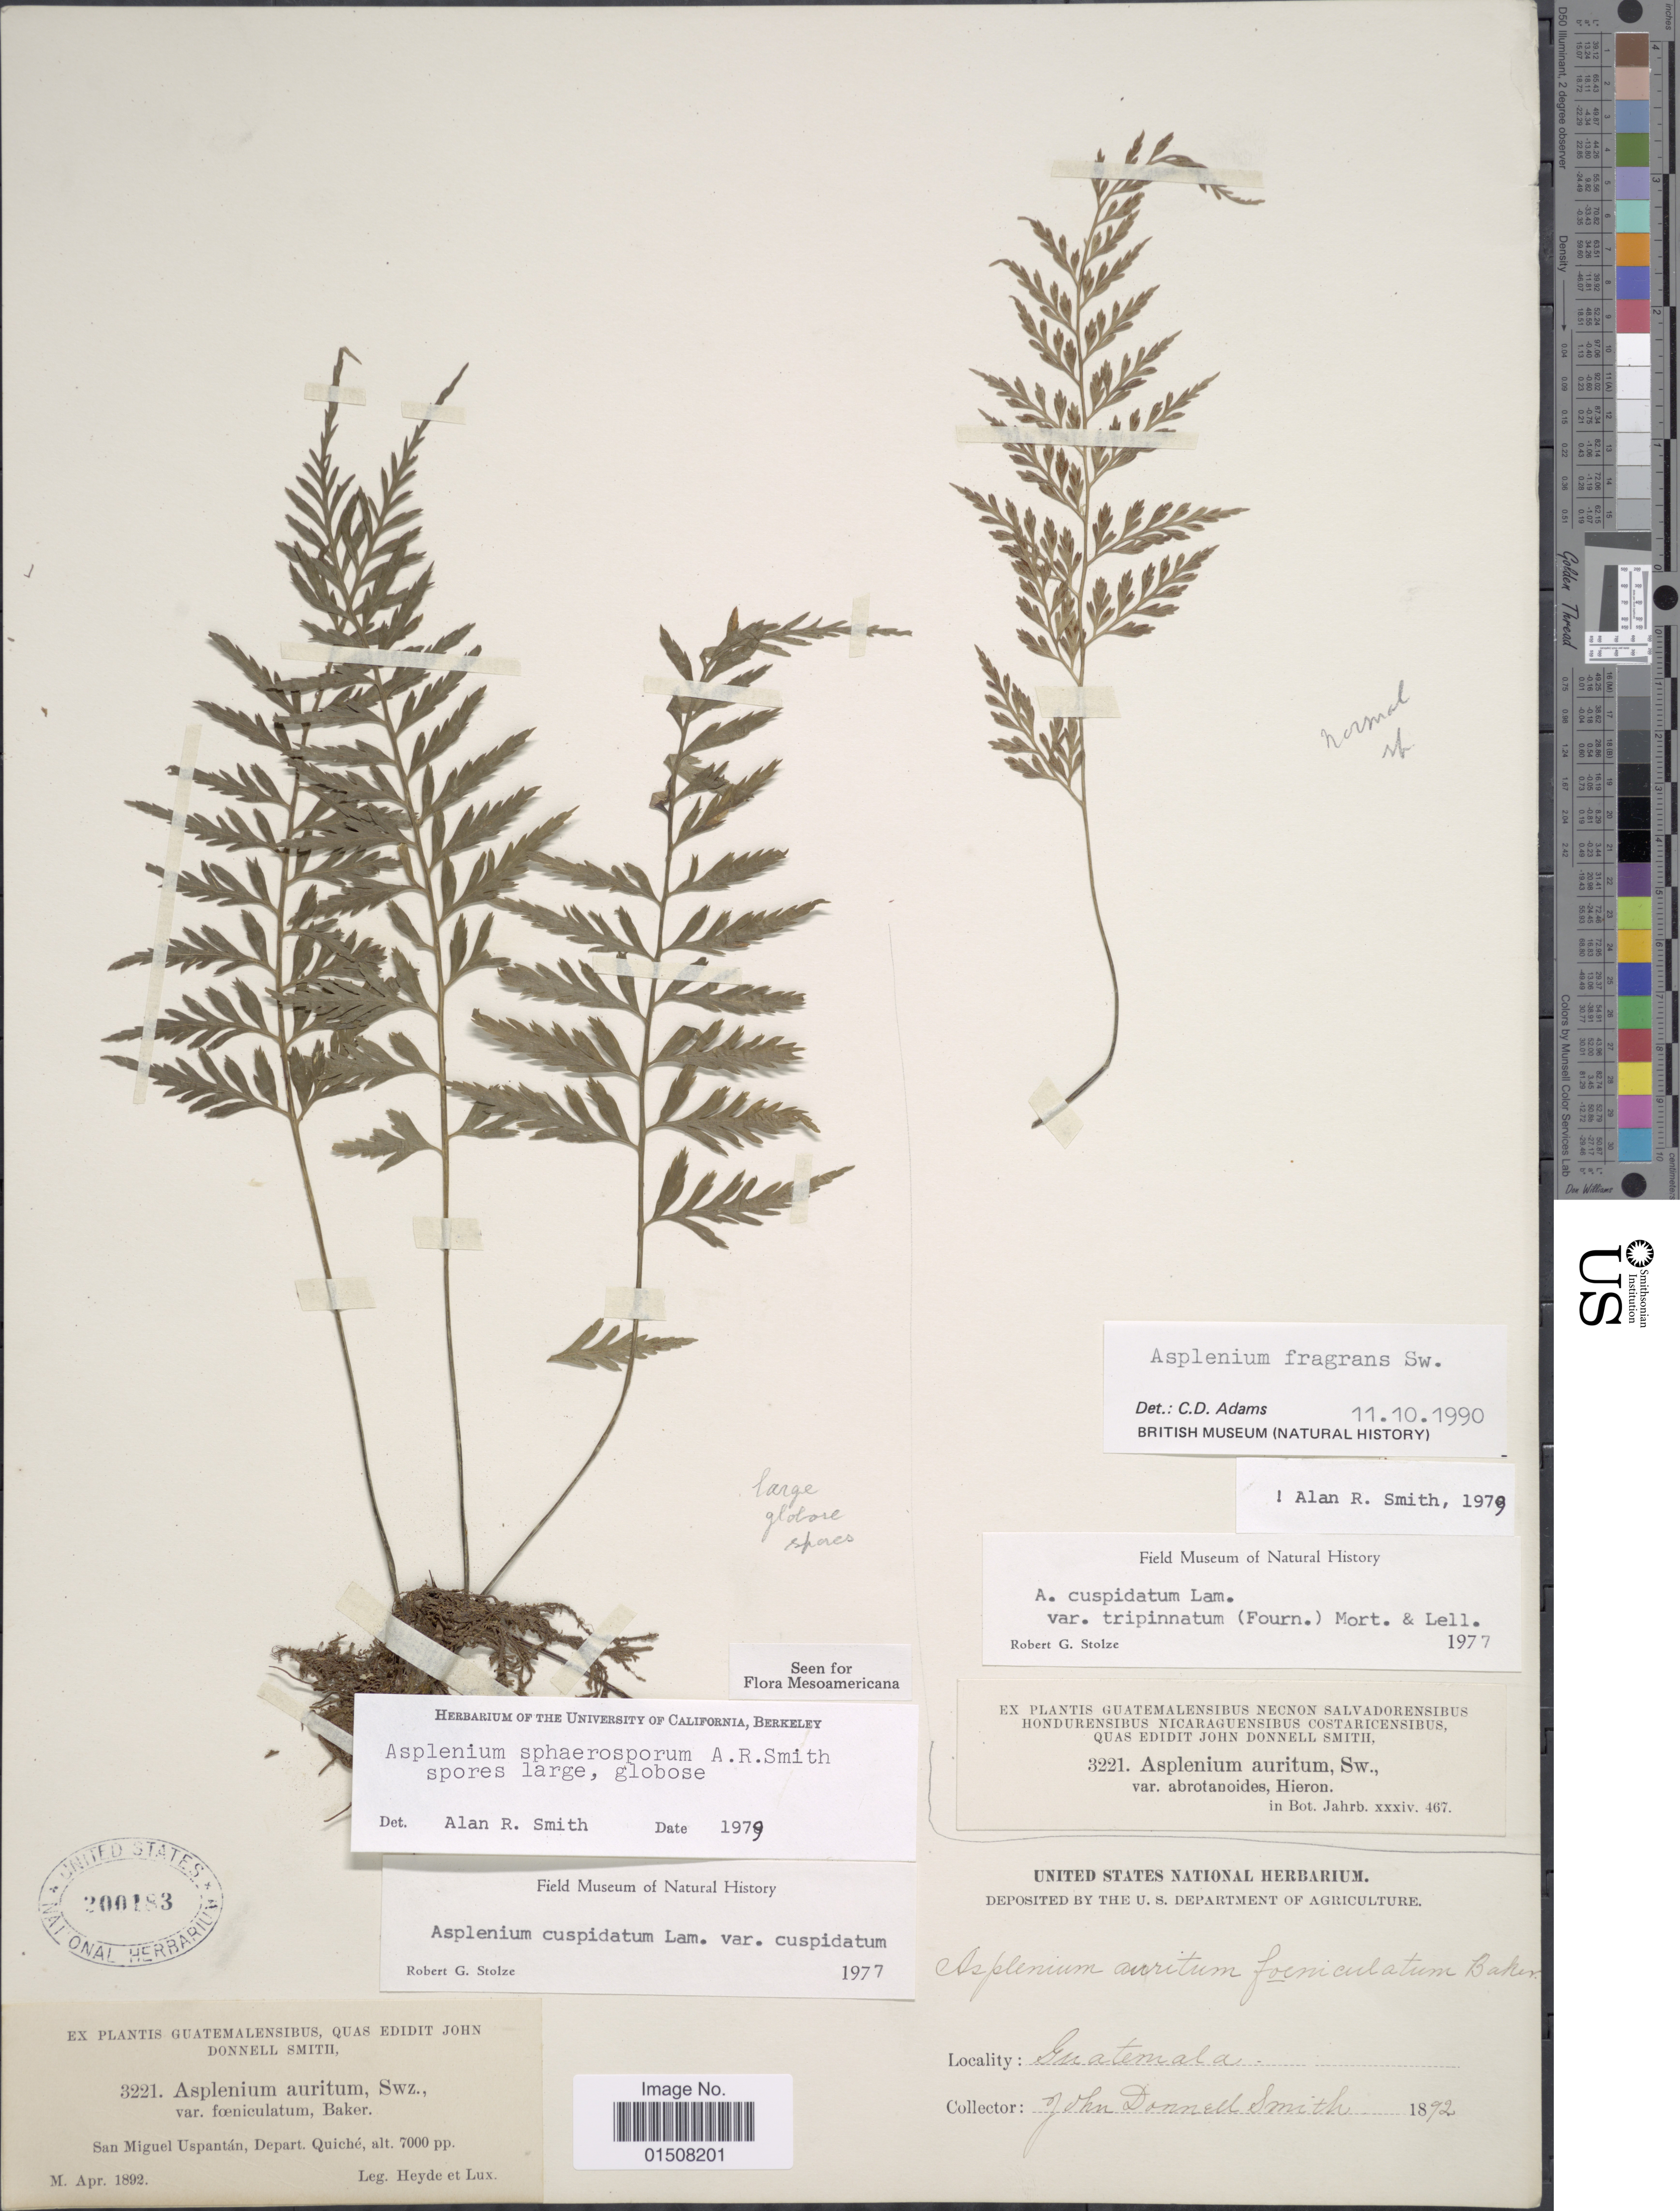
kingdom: Plantae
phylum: Tracheophyta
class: Polypodiopsida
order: Polypodiales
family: Aspleniaceae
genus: Asplenium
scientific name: Asplenium sphaerosporum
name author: A.R. Sm.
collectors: Heyde & Lux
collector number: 3221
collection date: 1892-04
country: Guatemala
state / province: El Quiché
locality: San Miguel, Uspantan, Depart. Quiché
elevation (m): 2134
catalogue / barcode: US 200183-2